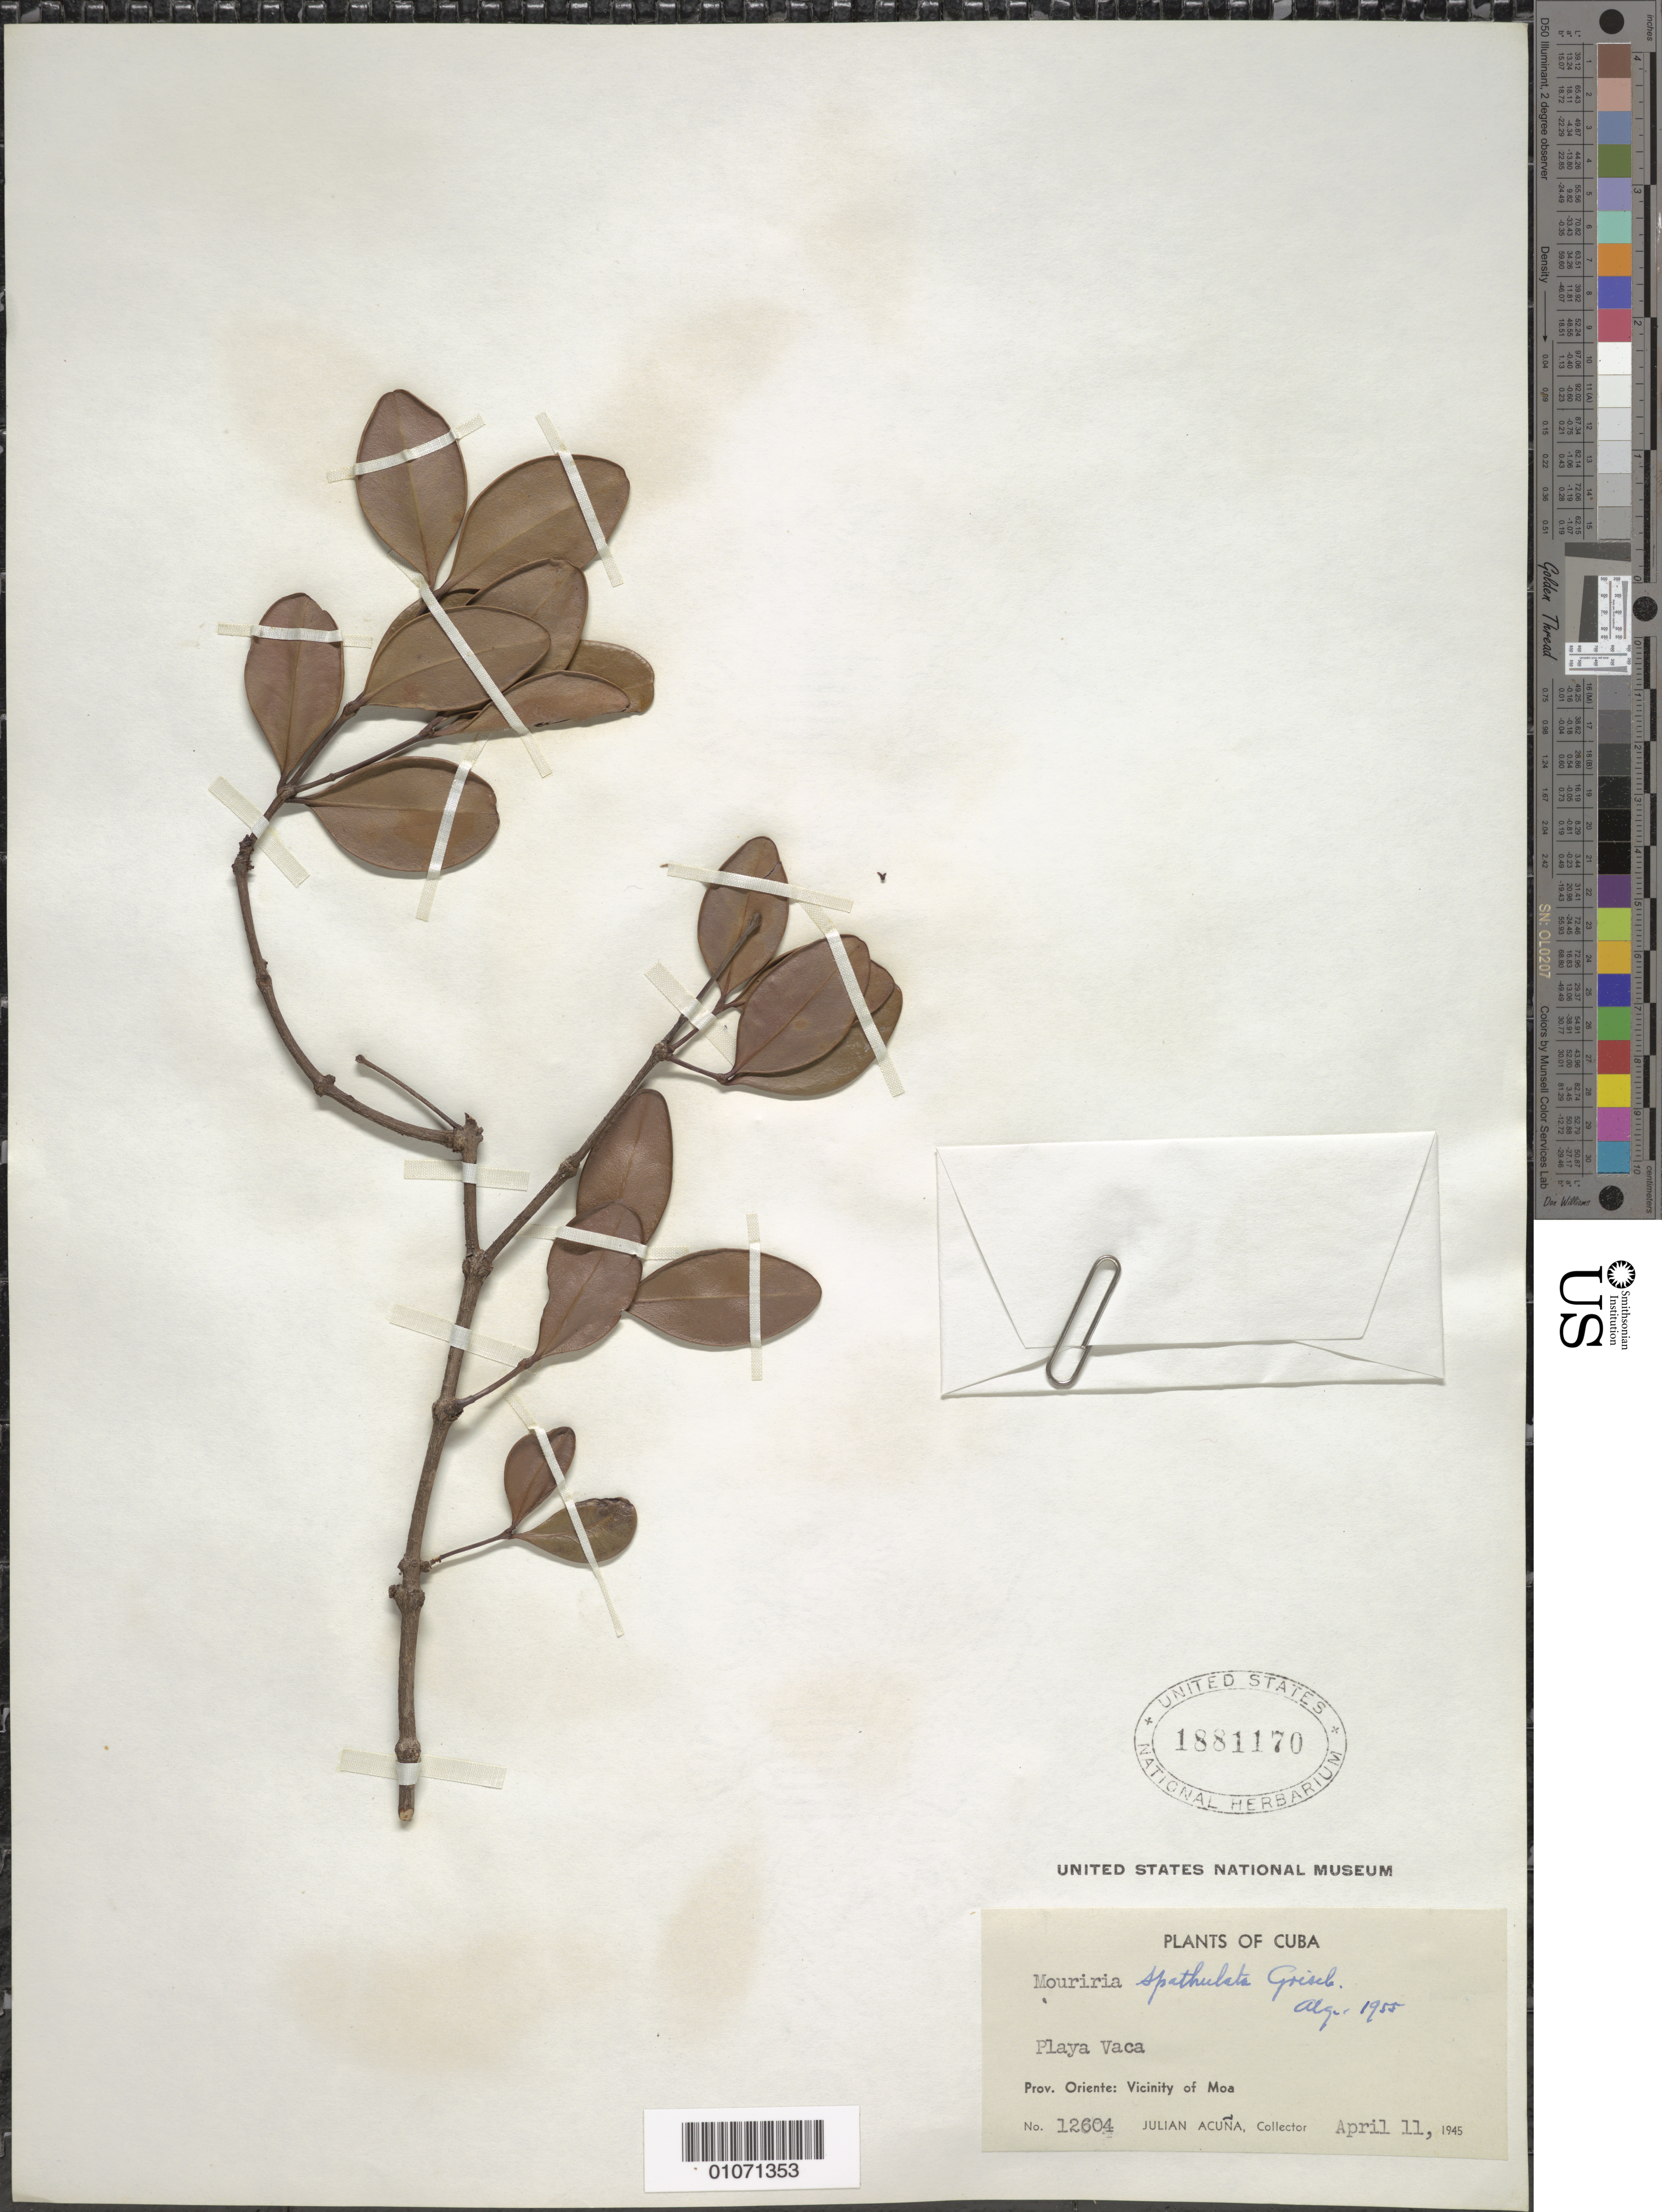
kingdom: Plantae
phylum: Tracheophyta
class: Magnoliopsida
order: Myrtales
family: Melastomataceae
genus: Mouriri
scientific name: Mouriri spathulata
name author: Griseb.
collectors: J. Acuña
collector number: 12604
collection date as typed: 11 Apr 1945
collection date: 1945-04-11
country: Cuba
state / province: Holguín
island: Cuba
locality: Moa vicinity, Playa Vaca [Oriente]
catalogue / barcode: US 1881170